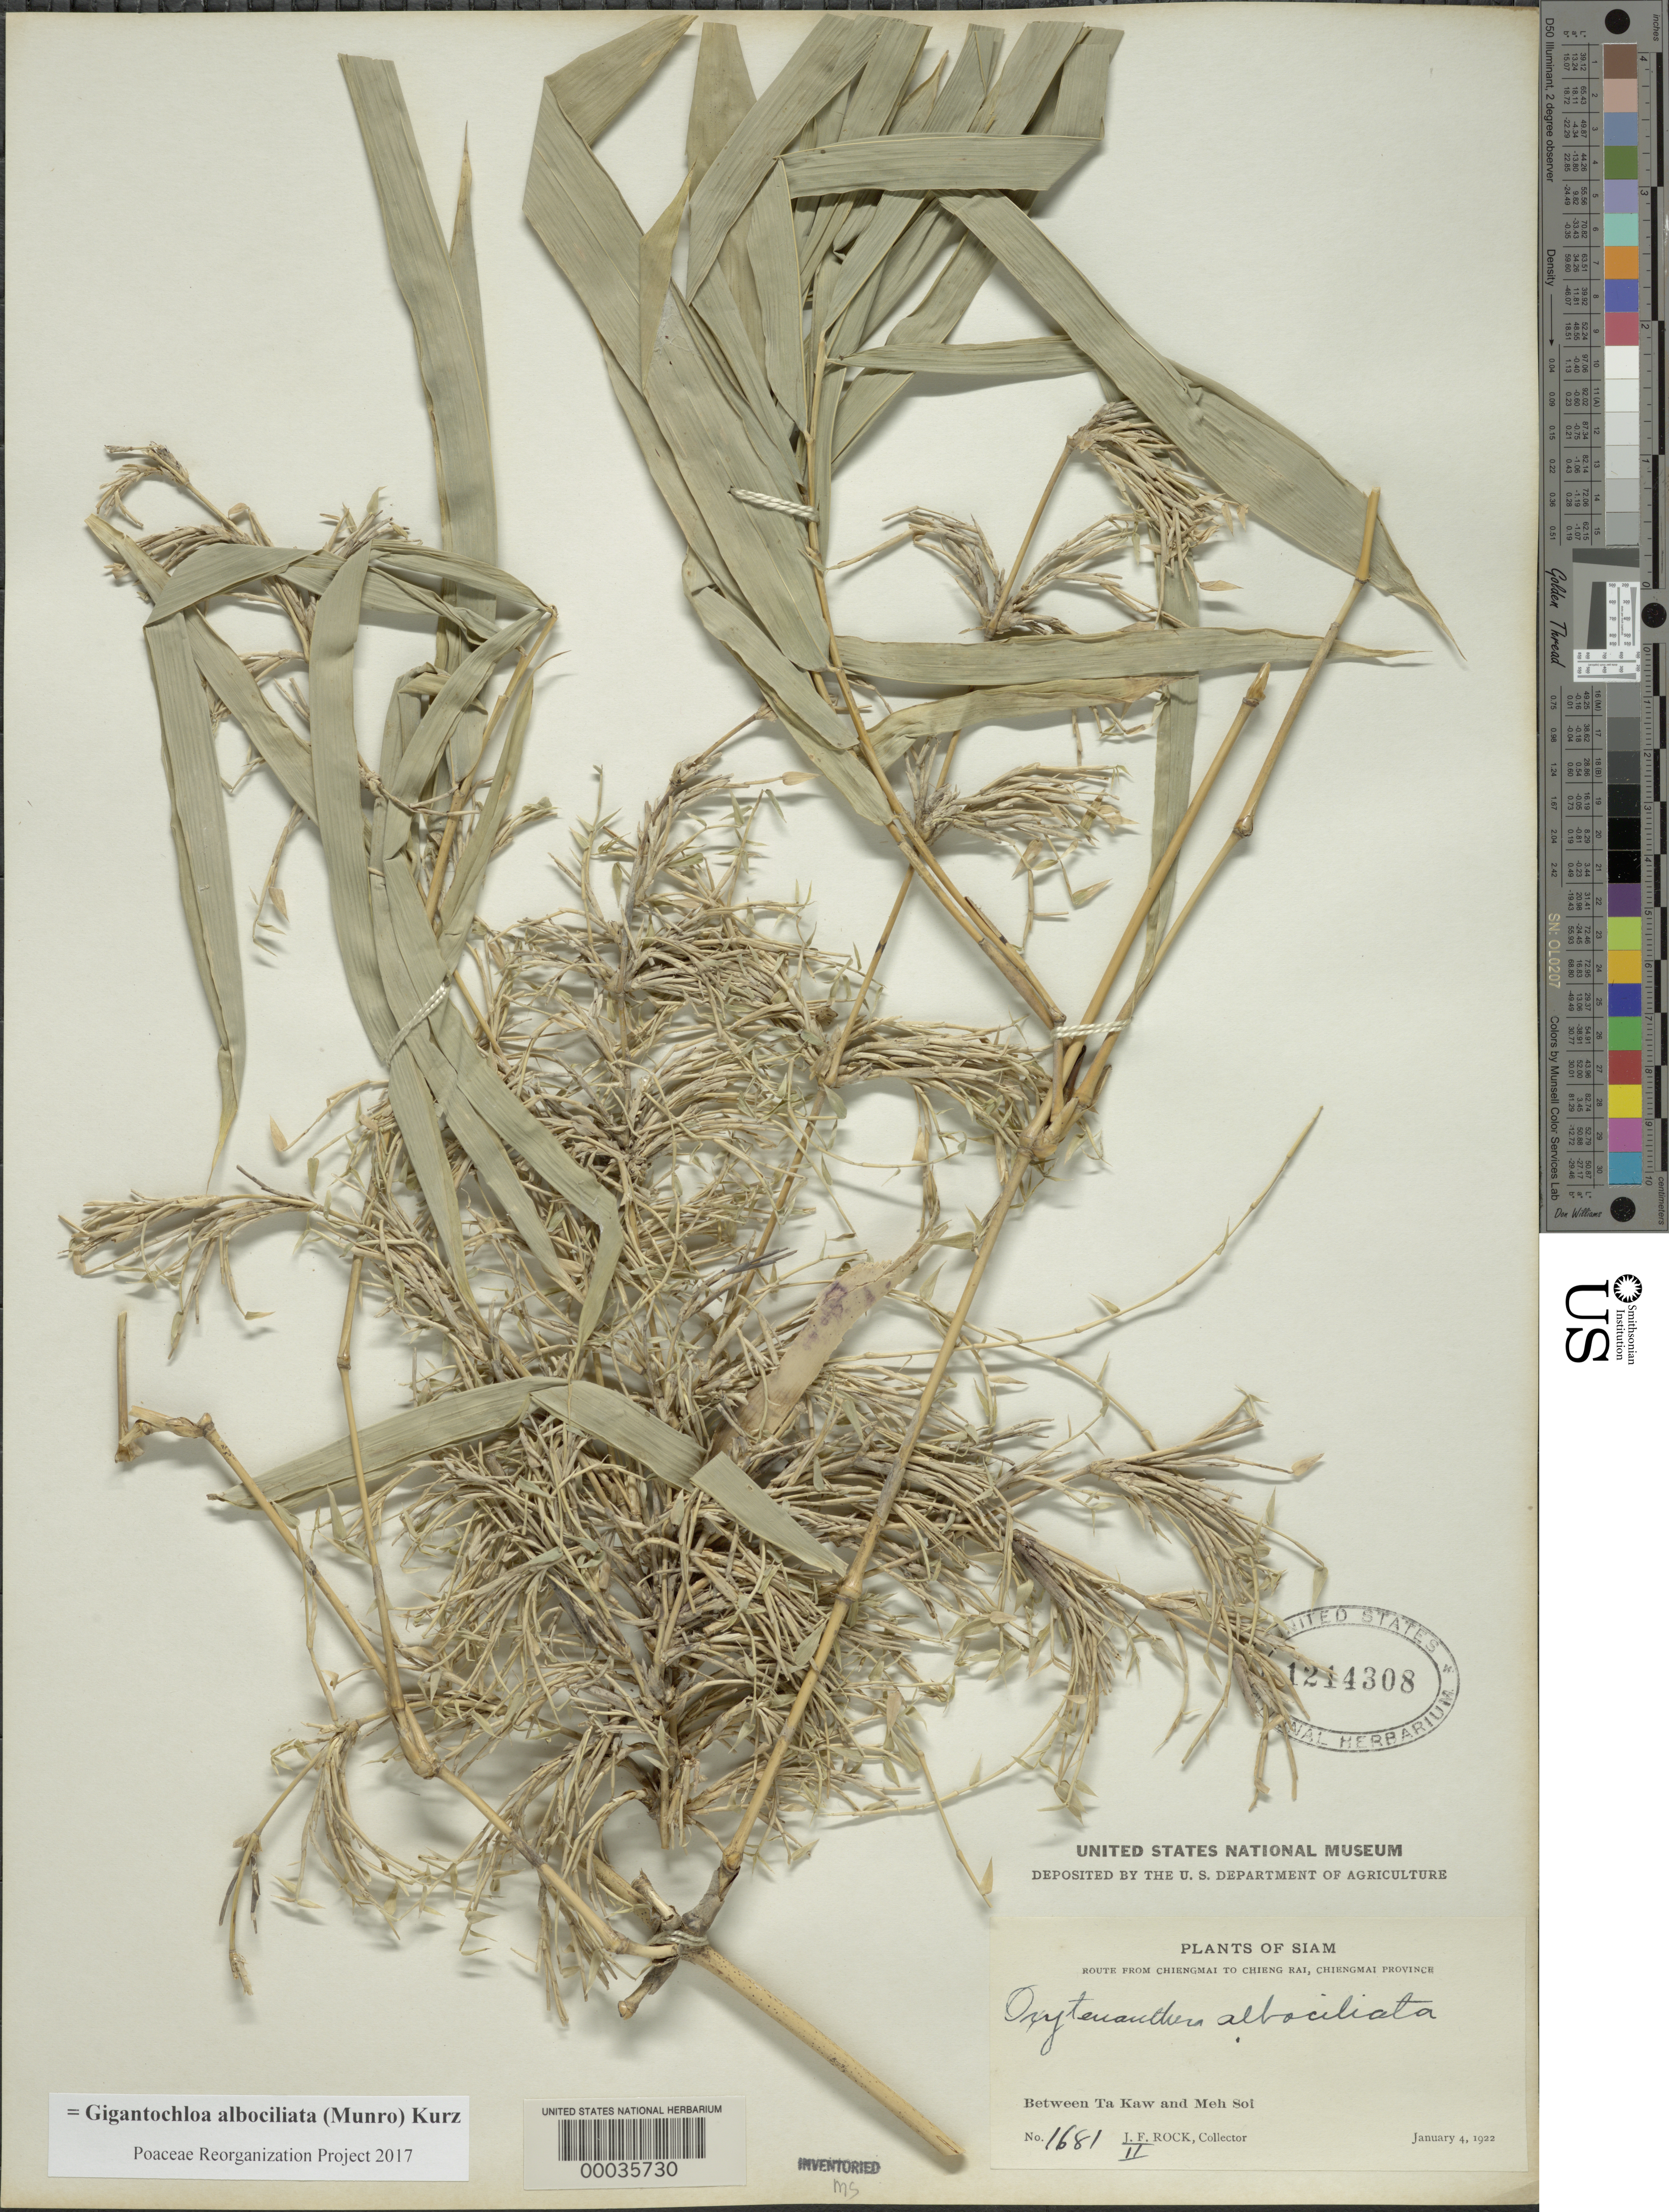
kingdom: Plantae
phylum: Tracheophyta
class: Liliopsida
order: Poales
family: Poaceae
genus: Gigantochloa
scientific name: Gigantochloa albociliata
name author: (Munro) Kurz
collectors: J. F. Rock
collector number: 1681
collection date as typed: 06 Jan 1922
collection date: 1922-01-06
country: Thailand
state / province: Chiang Mai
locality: Chiengmai, chieng, ta kaw, meh soi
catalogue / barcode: US 1214308